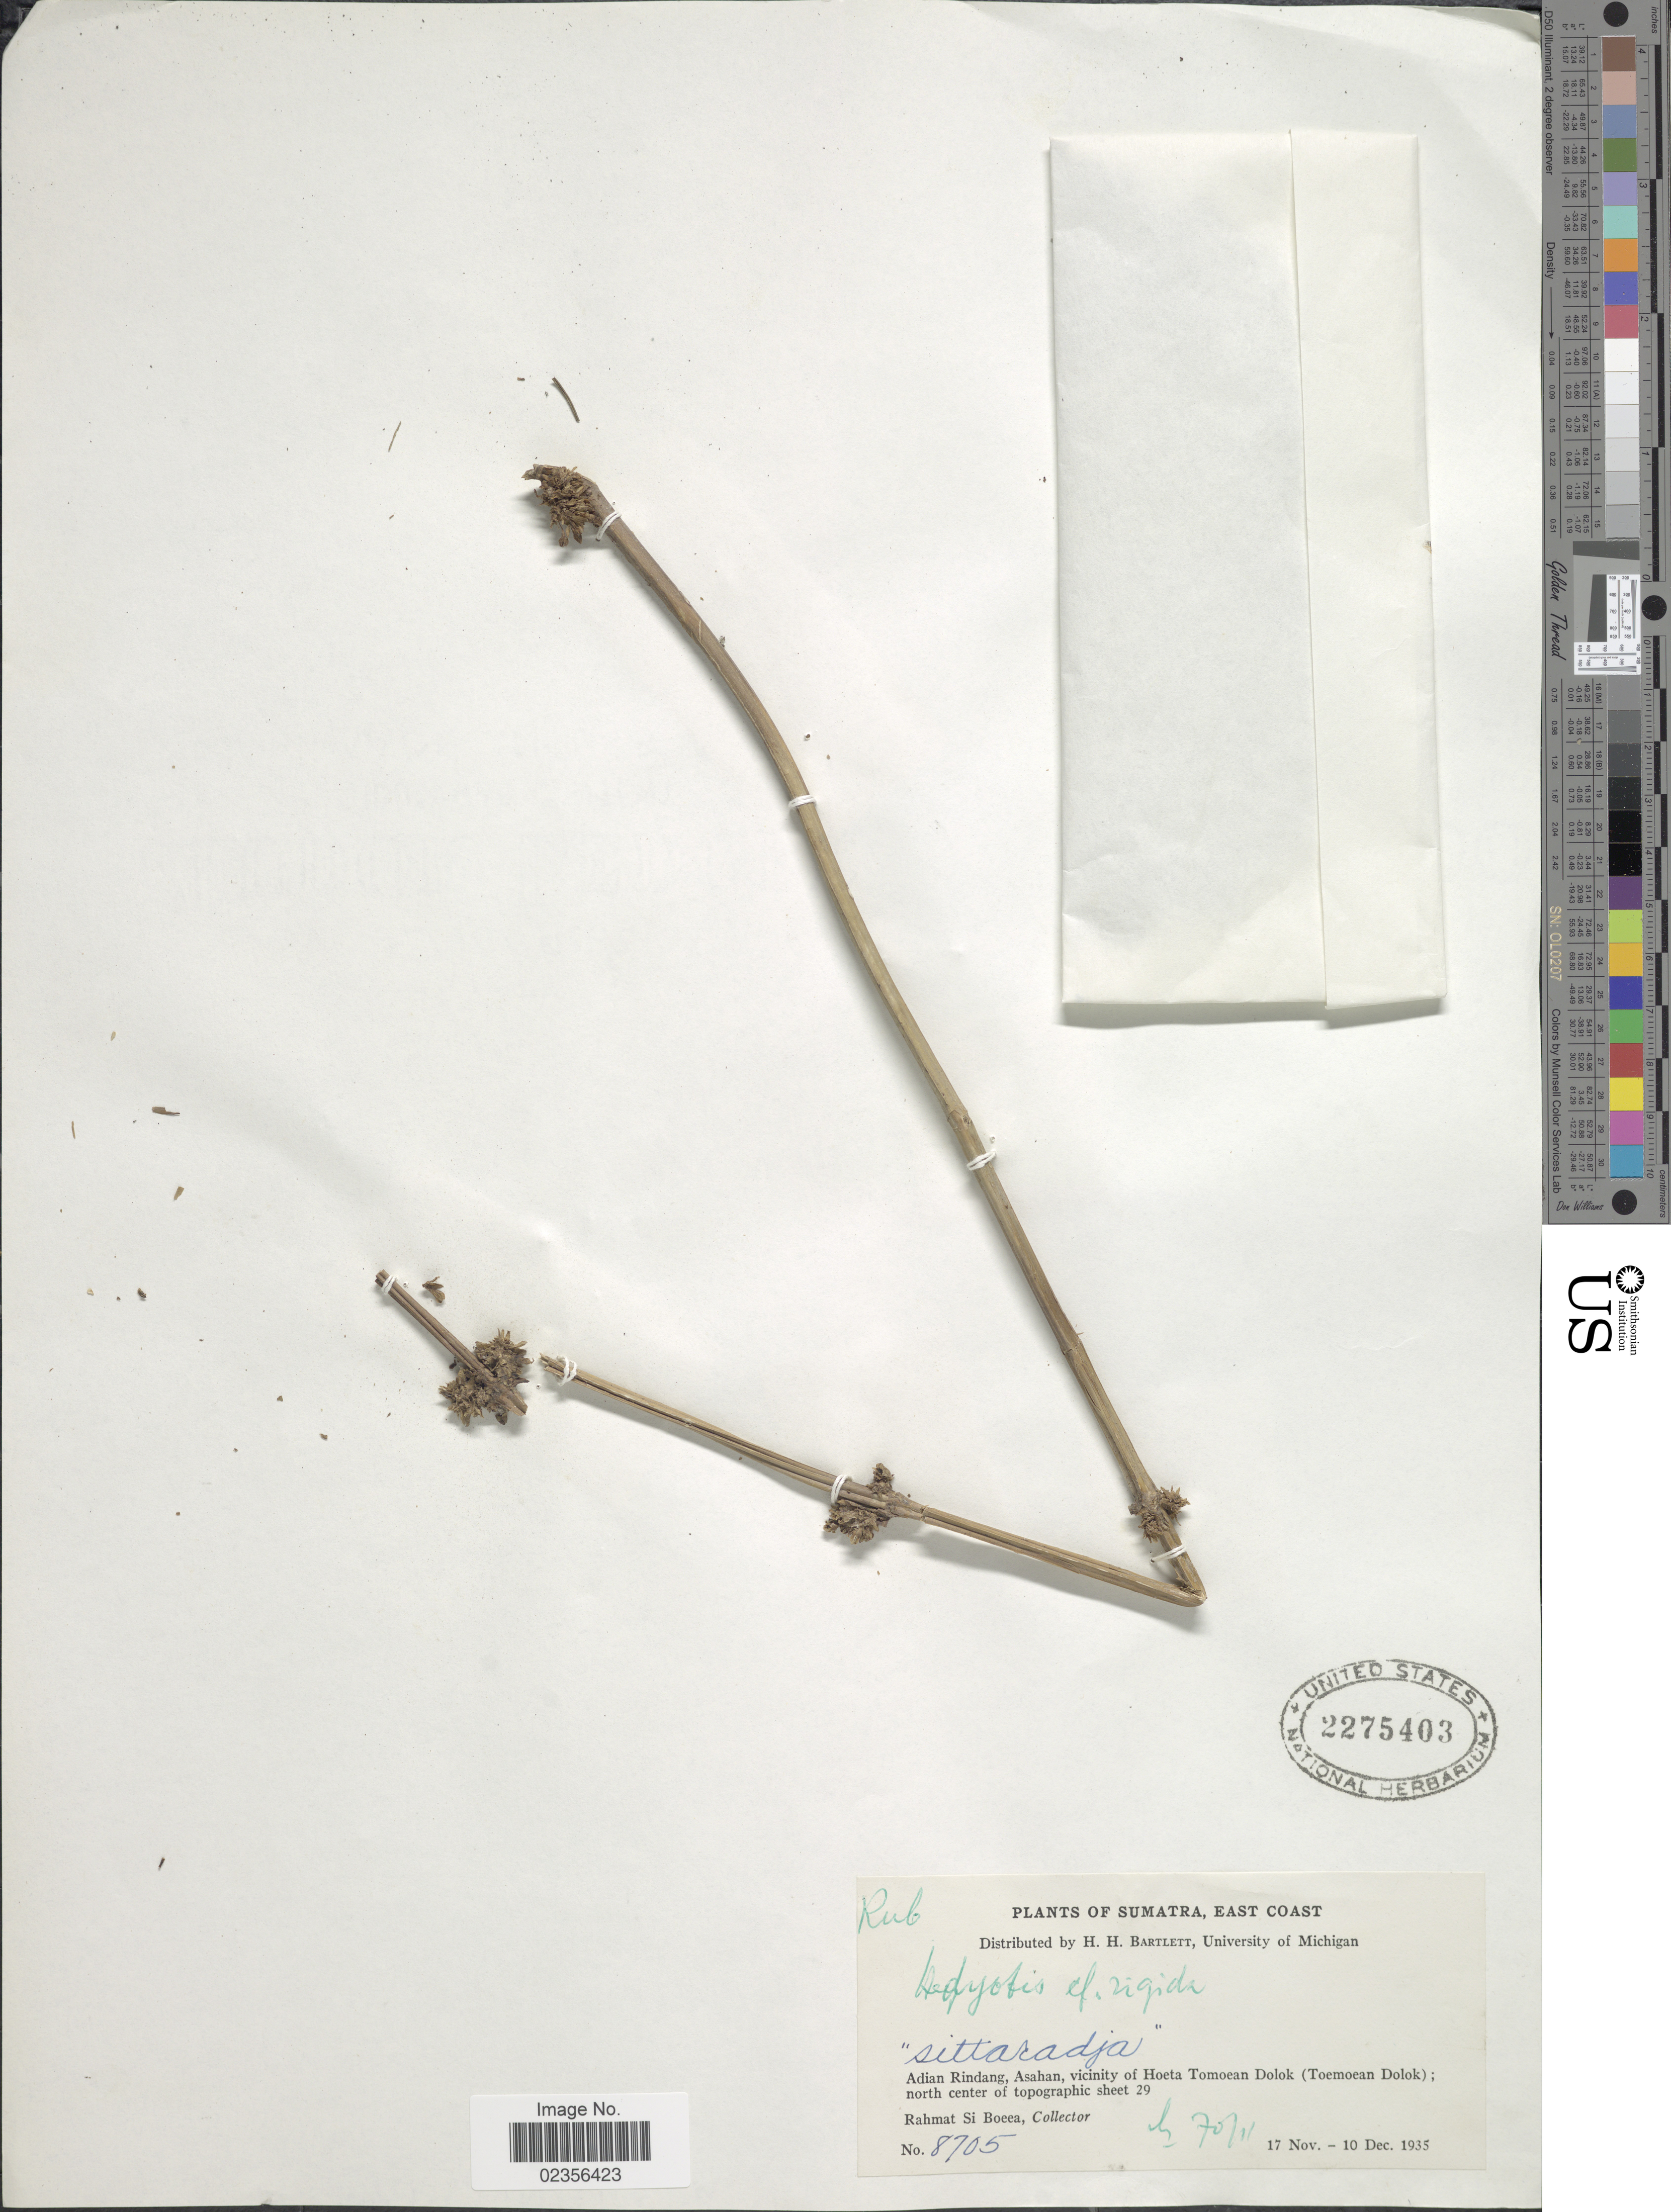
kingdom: Plantae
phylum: Tracheophyta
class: Magnoliopsida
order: Gentianales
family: Rubiaceae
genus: Hedyotis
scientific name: Hedyotis rigida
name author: (Blume) Walp.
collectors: Rahmat Si Boeea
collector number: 8705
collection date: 1935-11-17/1935-12-10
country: Indonesia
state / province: Sumatra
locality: Sumatra, East Coast, Adian Rinding, Asahan, vicinity of Hoeta Tomoean Dolok (Toemoean Dolok) north center of topographic sheet 29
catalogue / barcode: US 2275403